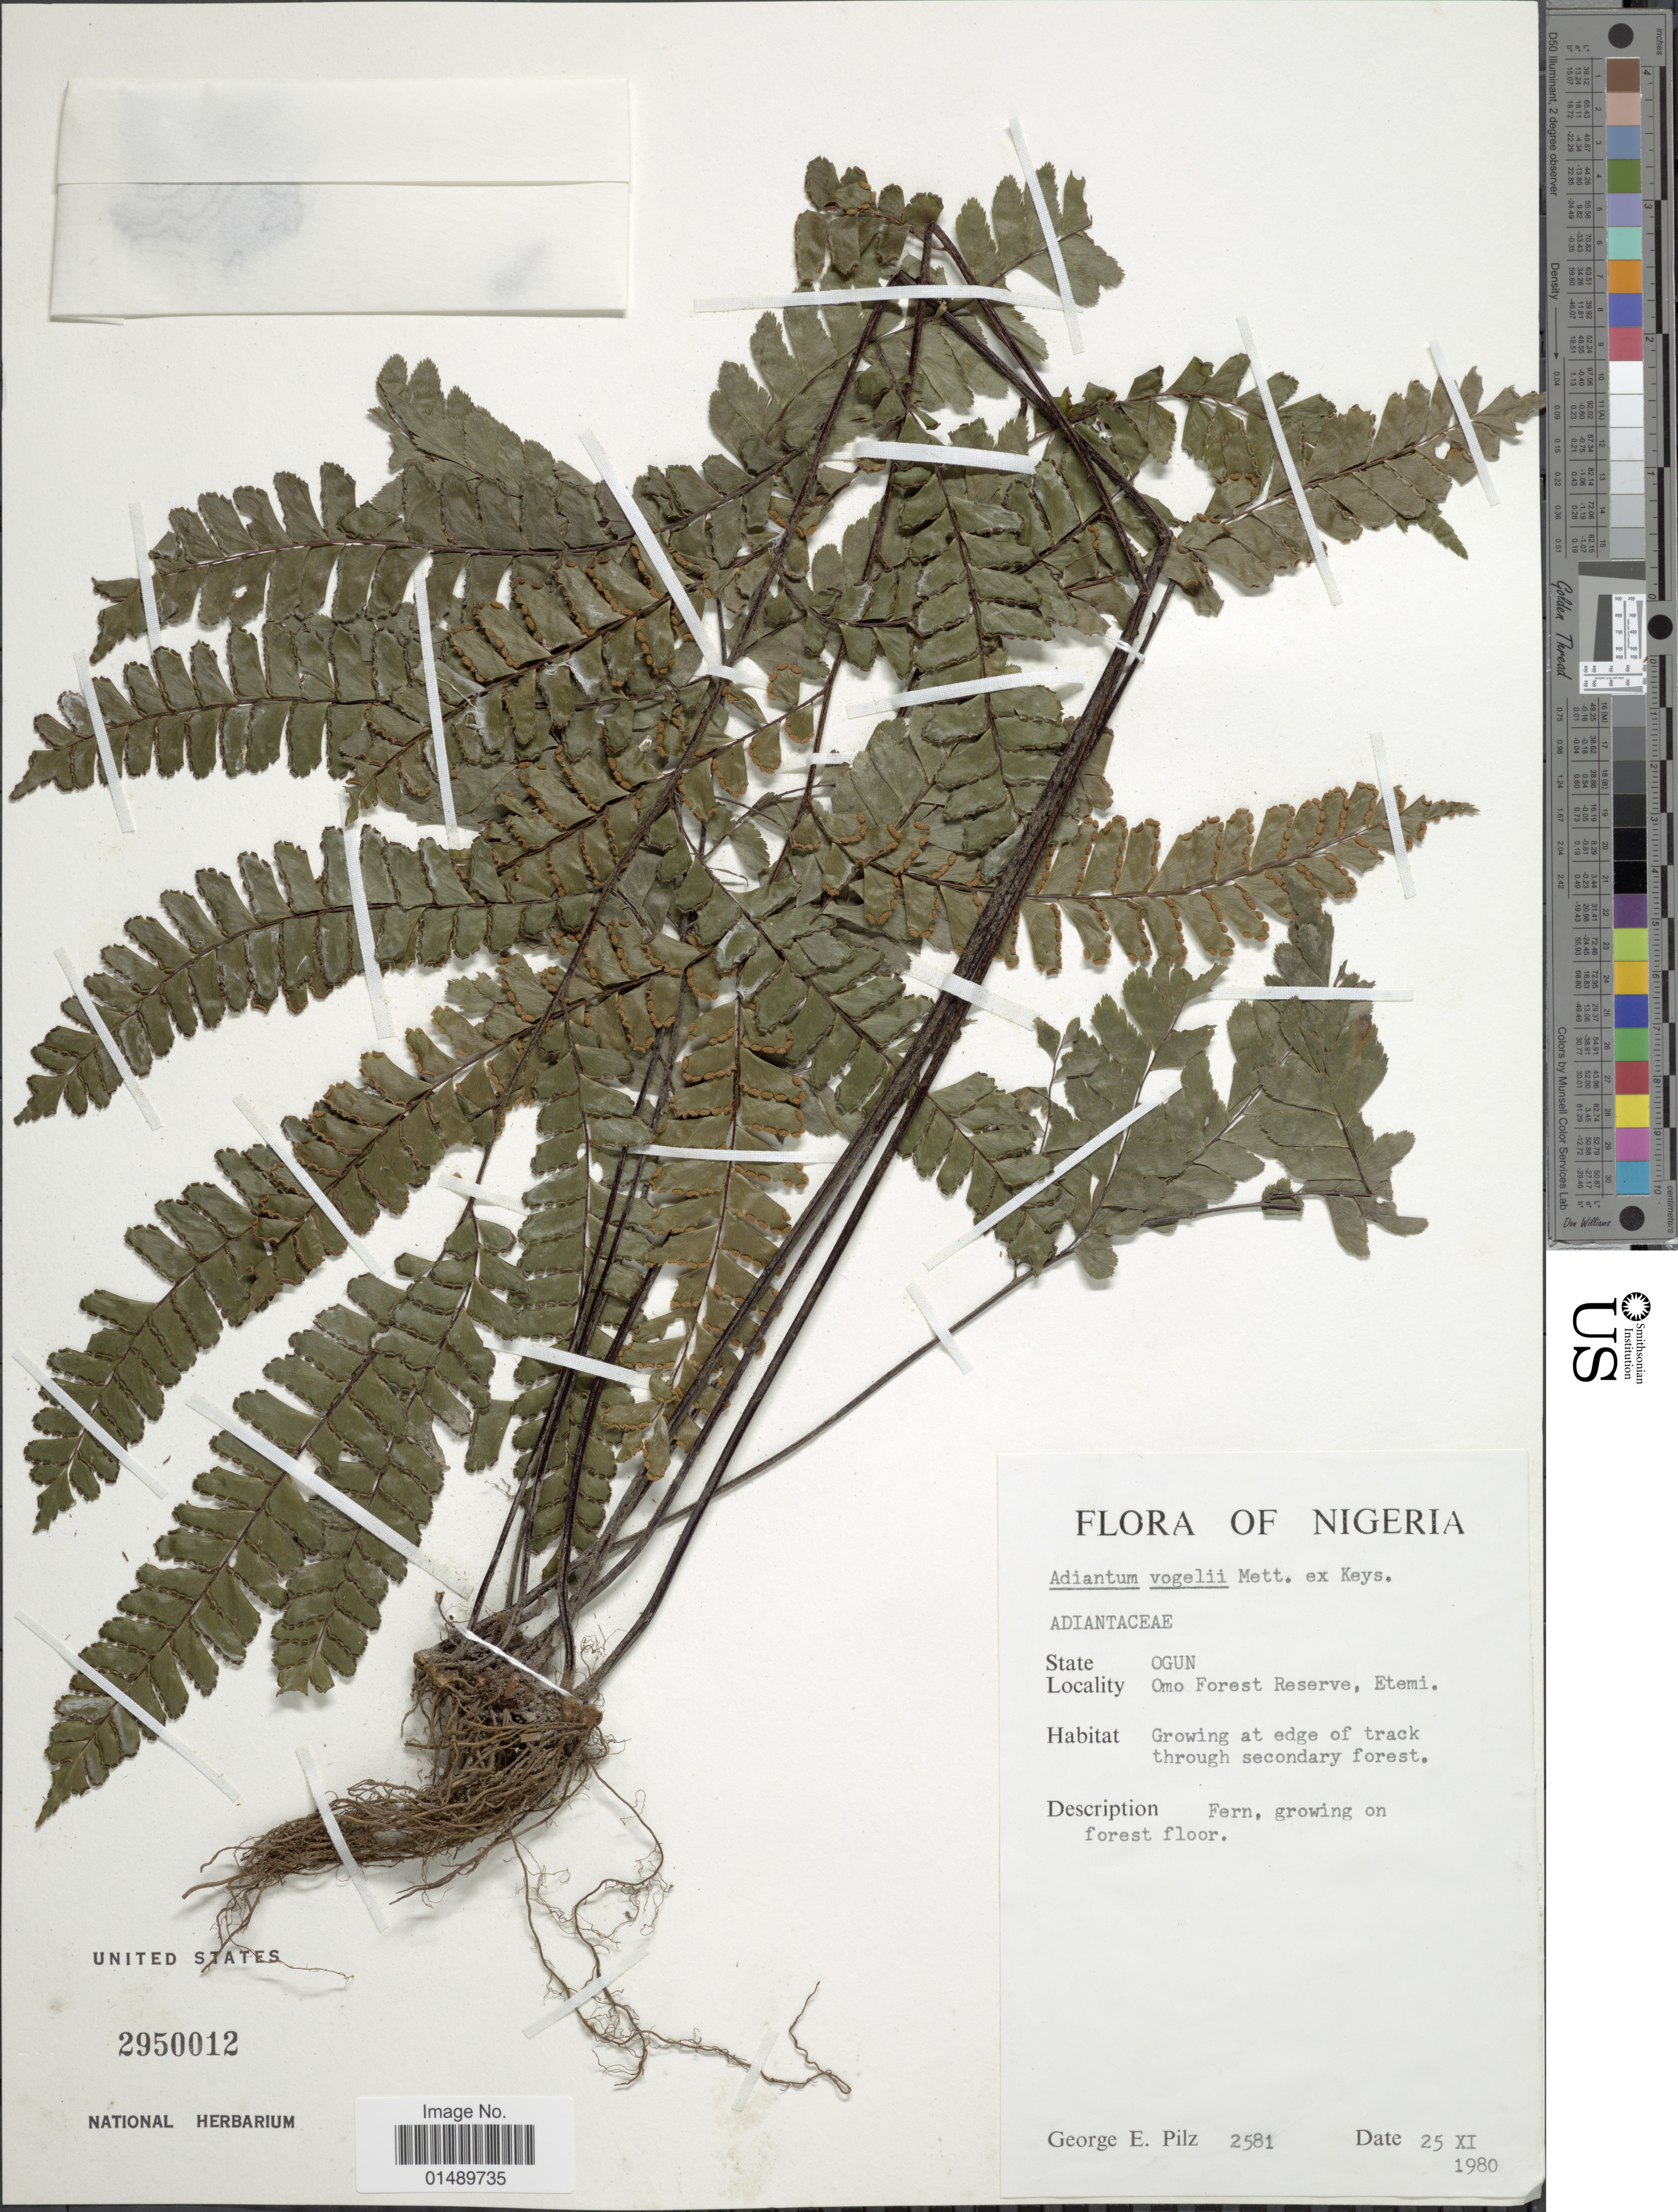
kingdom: Plantae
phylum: Tracheophyta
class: Polypodiopsida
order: Polypodiales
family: Pteridaceae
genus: Adiantum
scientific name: Adiantum vogelii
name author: Mett. ex Keys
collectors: G. E. Pilz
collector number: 2581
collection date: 1980-11-25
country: Nigeria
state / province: Ogun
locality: Nigeria, Ogun, Omo Forest Reserve, Etemi.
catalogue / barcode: US 2950012